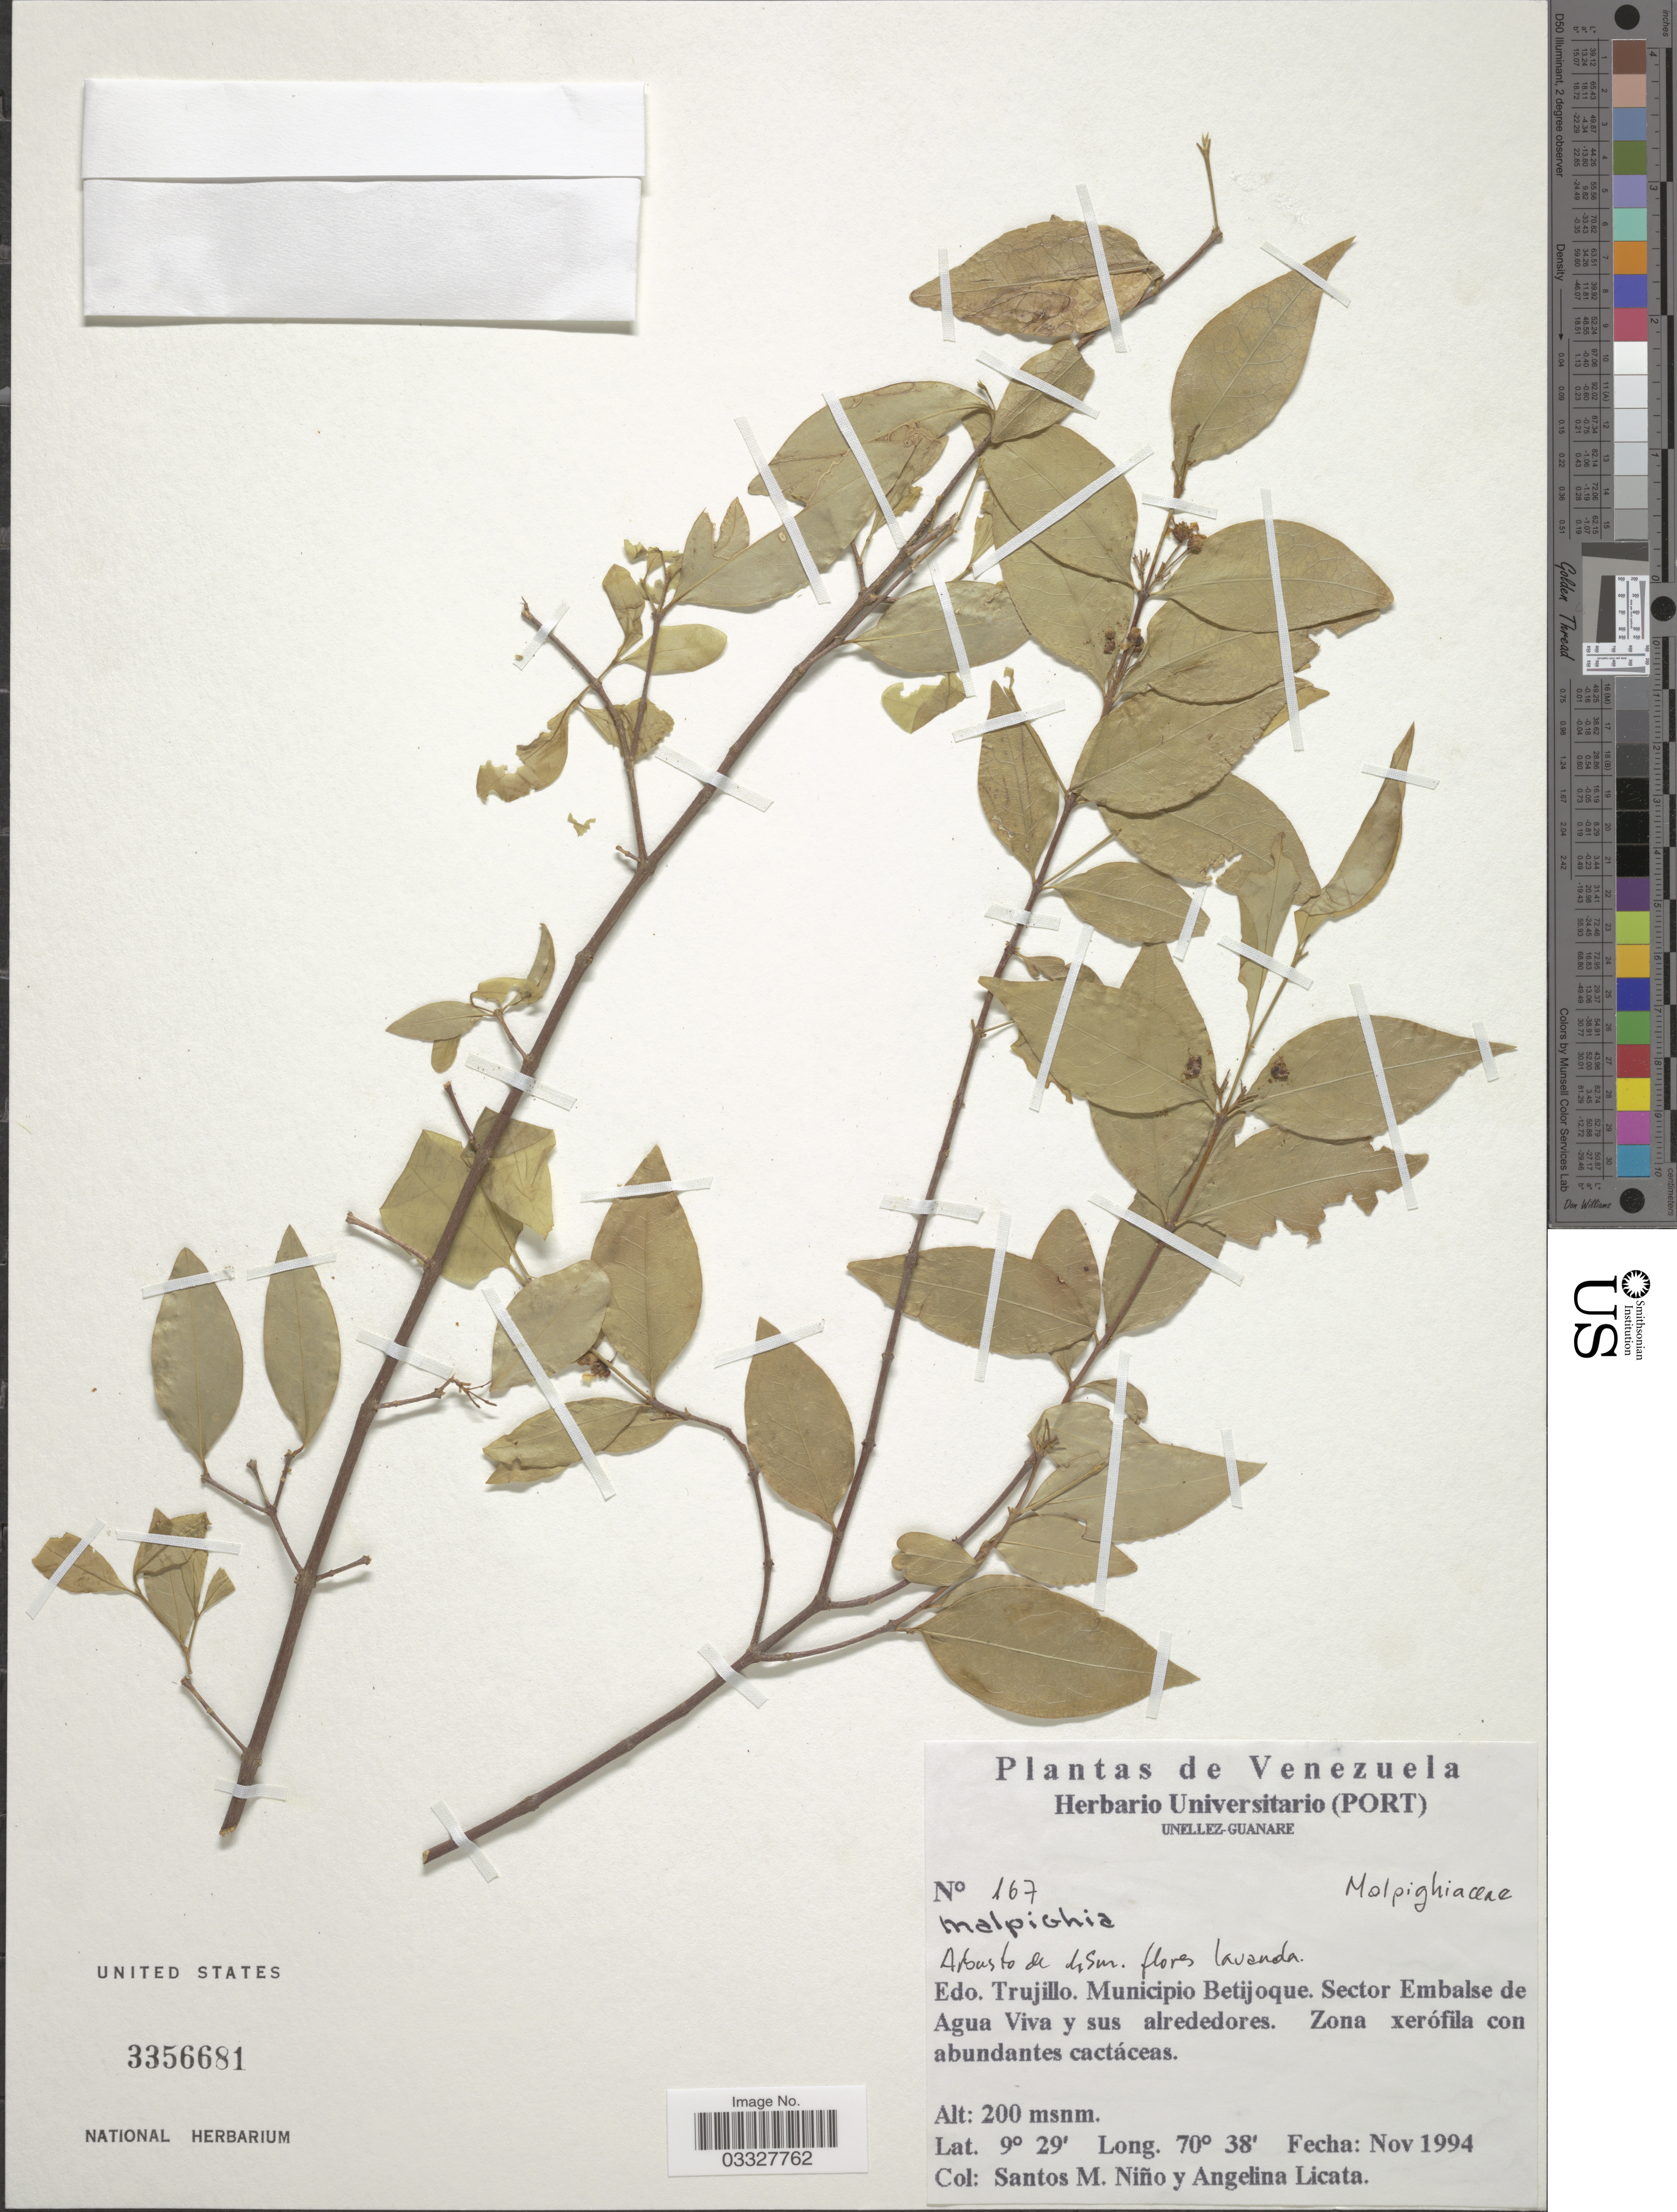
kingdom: Plantae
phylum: Tracheophyta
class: Magnoliopsida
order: Malpighiales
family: Malpighiaceae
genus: Malpighia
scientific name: Malpighia sp.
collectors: S. M. Niño & A. Licata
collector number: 167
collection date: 1994-11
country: Venezuela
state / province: Trujillo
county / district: Rafael Rangel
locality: Sector Embalse de Agua Viva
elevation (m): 200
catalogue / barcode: US 3355581